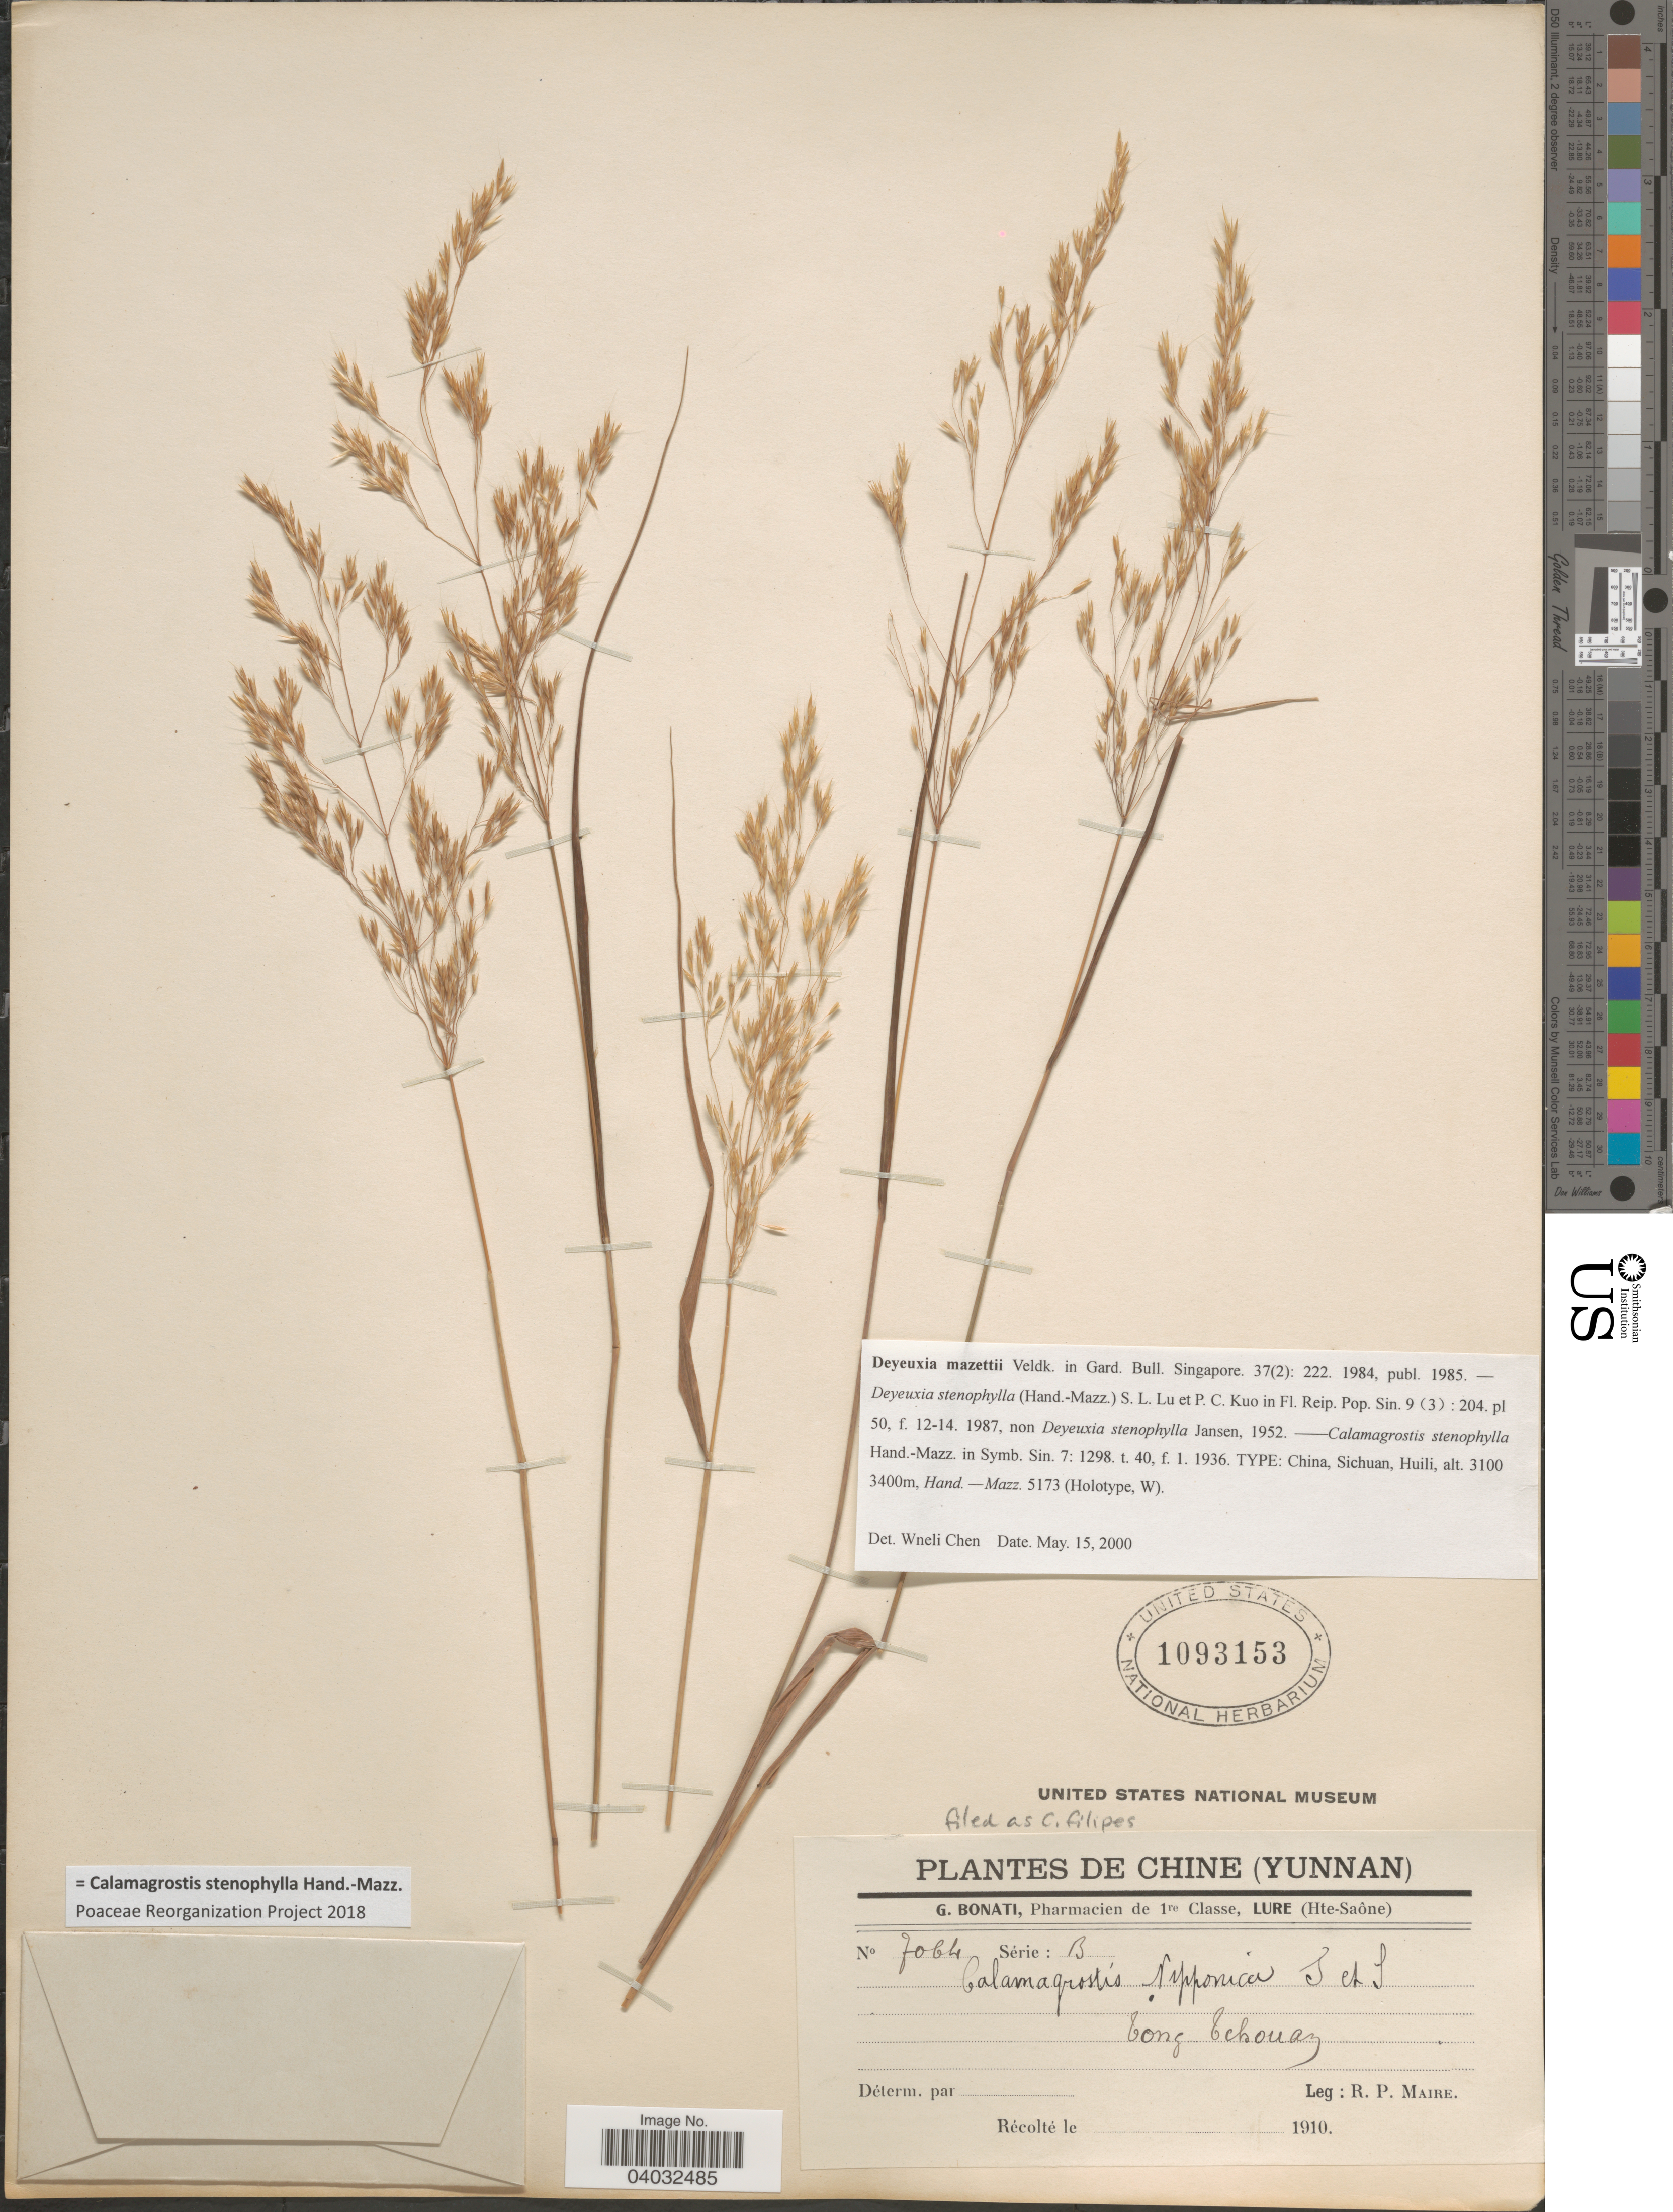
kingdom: Plantae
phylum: Tracheophyta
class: Liliopsida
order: Poales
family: Poaceae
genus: Calamagrostis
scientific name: Calamagrostis stenophylla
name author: Hand.-Mazz.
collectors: R.-P. Maire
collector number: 7064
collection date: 1910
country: China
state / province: Yunnan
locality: Tong Tchouan.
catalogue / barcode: US 1093153